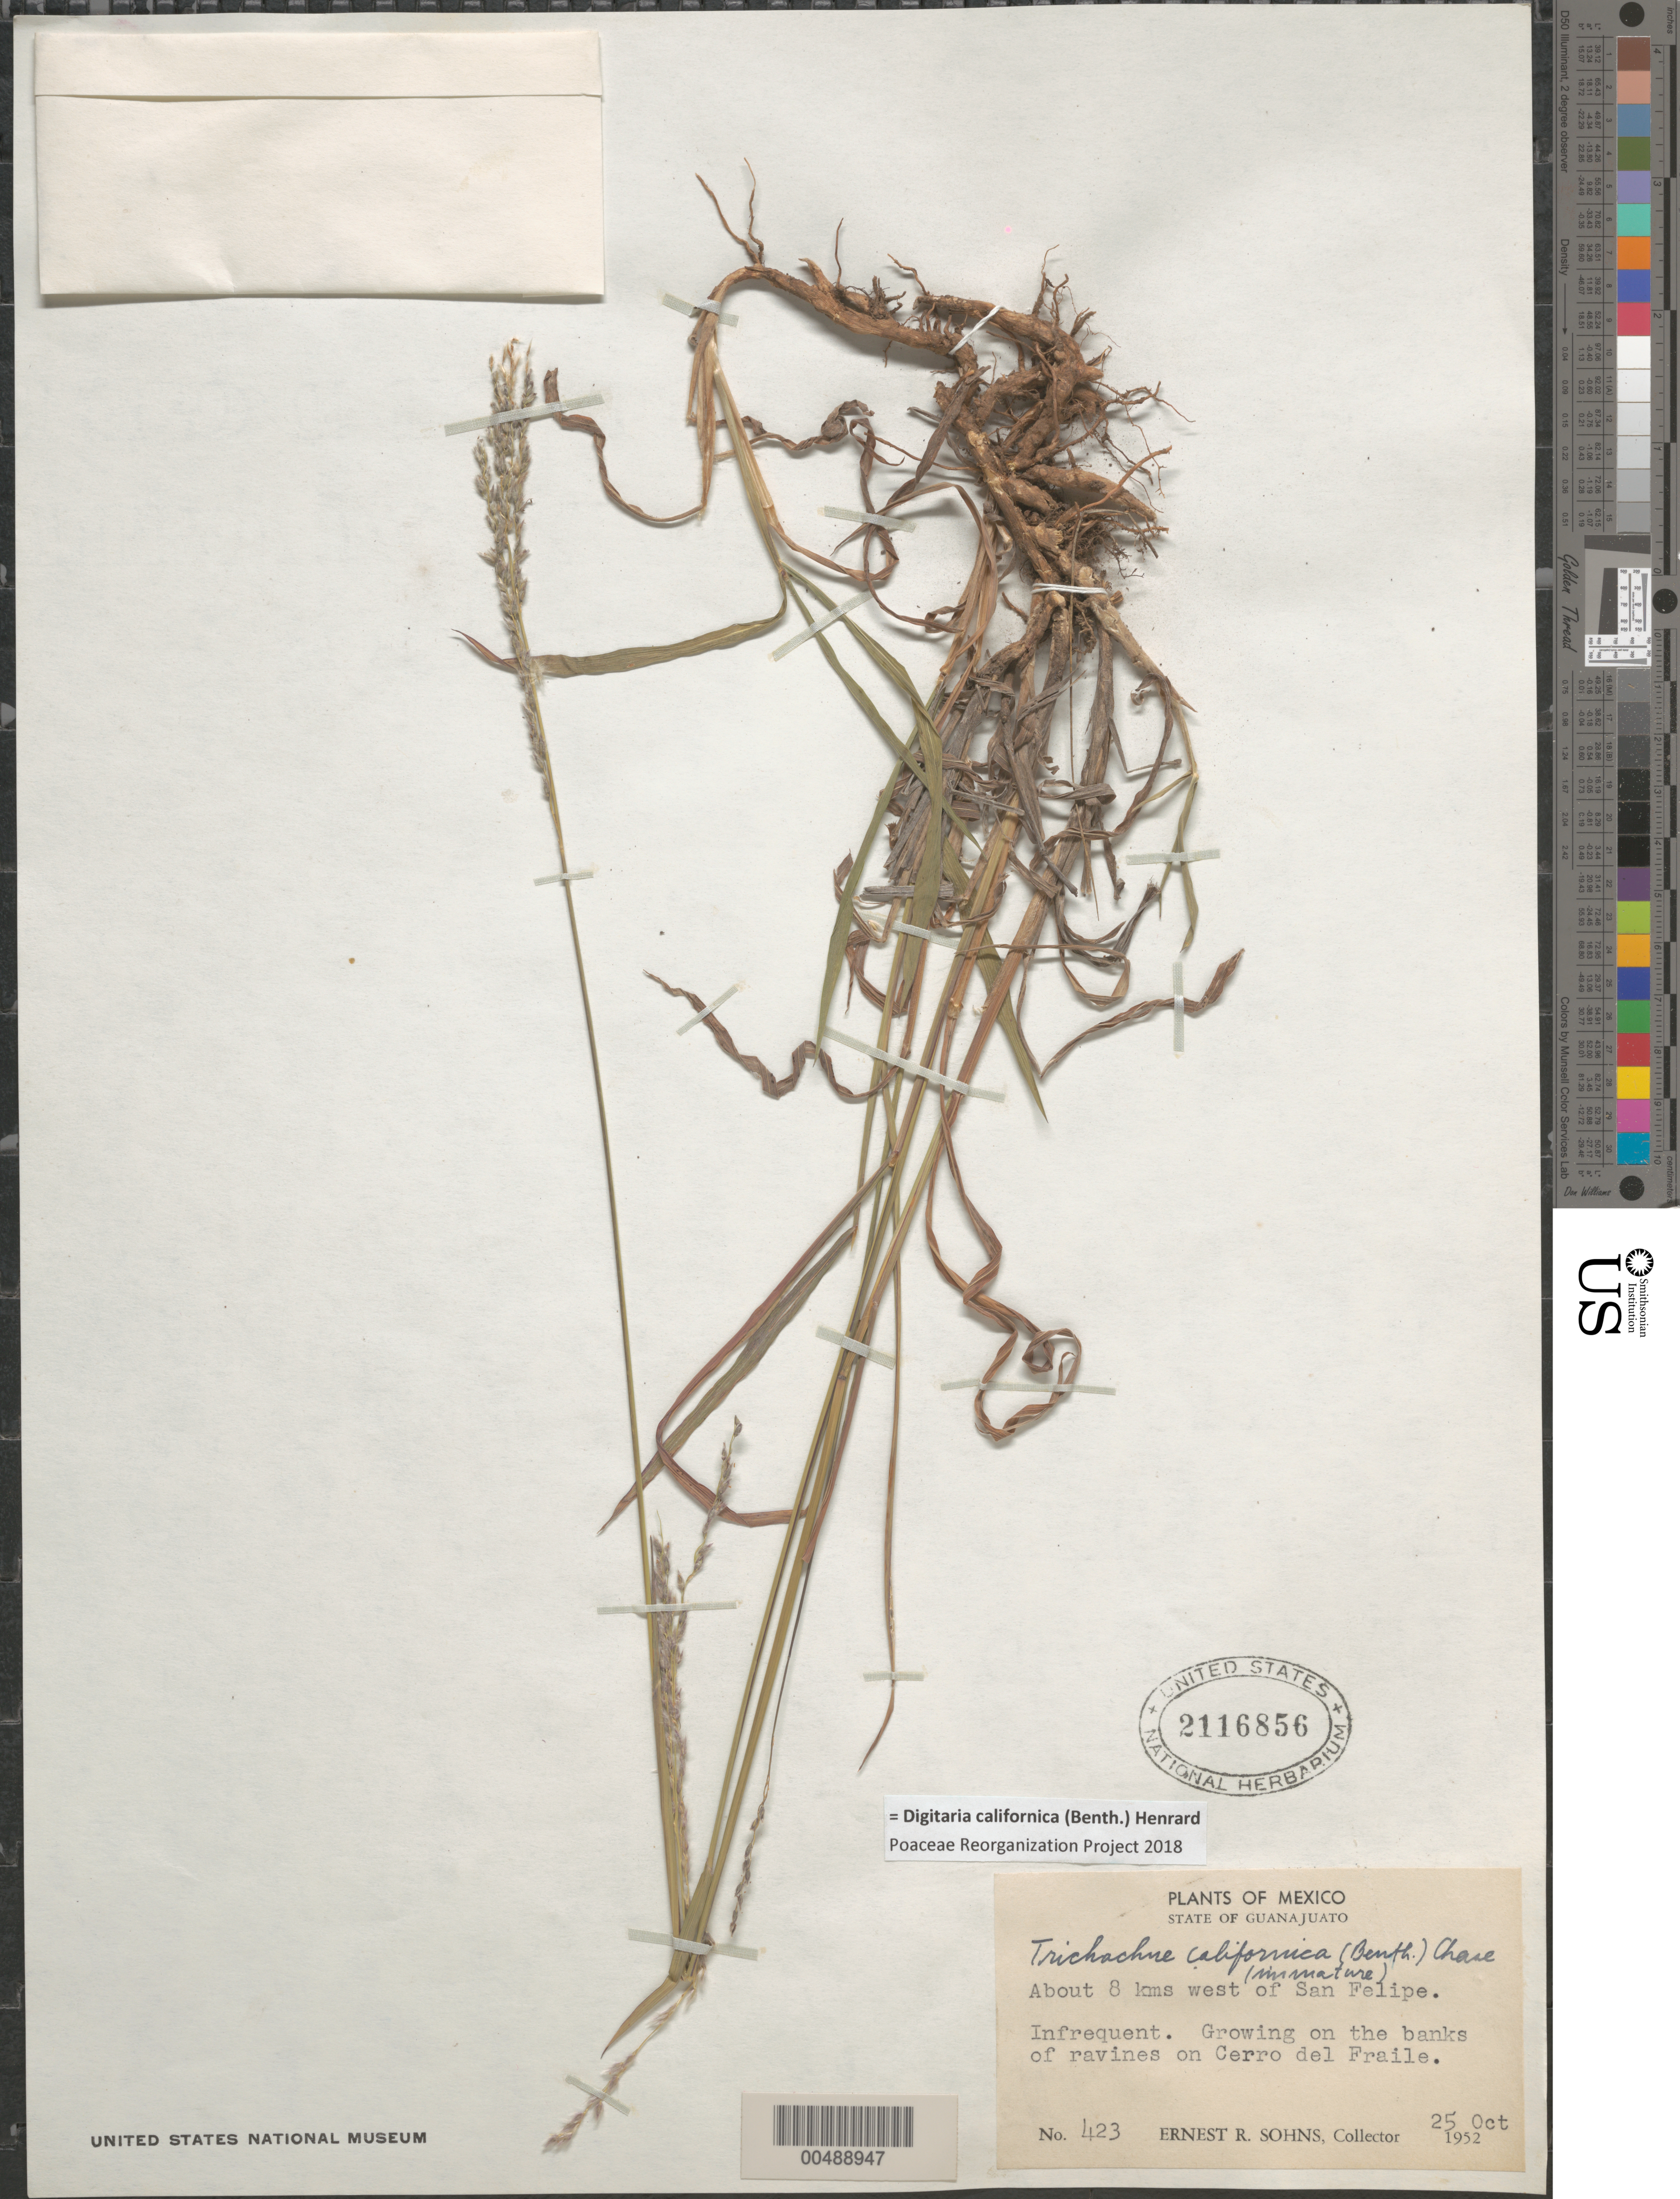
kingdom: Plantae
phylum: Tracheophyta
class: Liliopsida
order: Poales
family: Poaceae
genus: Digitaria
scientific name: Digitaria californica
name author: (Benth.) Henr.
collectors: E. R. Sohns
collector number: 423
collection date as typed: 25 Oct 1952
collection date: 1952-10-25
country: Mexico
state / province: Guanajuato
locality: About 8 km W of San Felipe, banks of ravines on Cerro del Fraile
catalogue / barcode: US 2116856